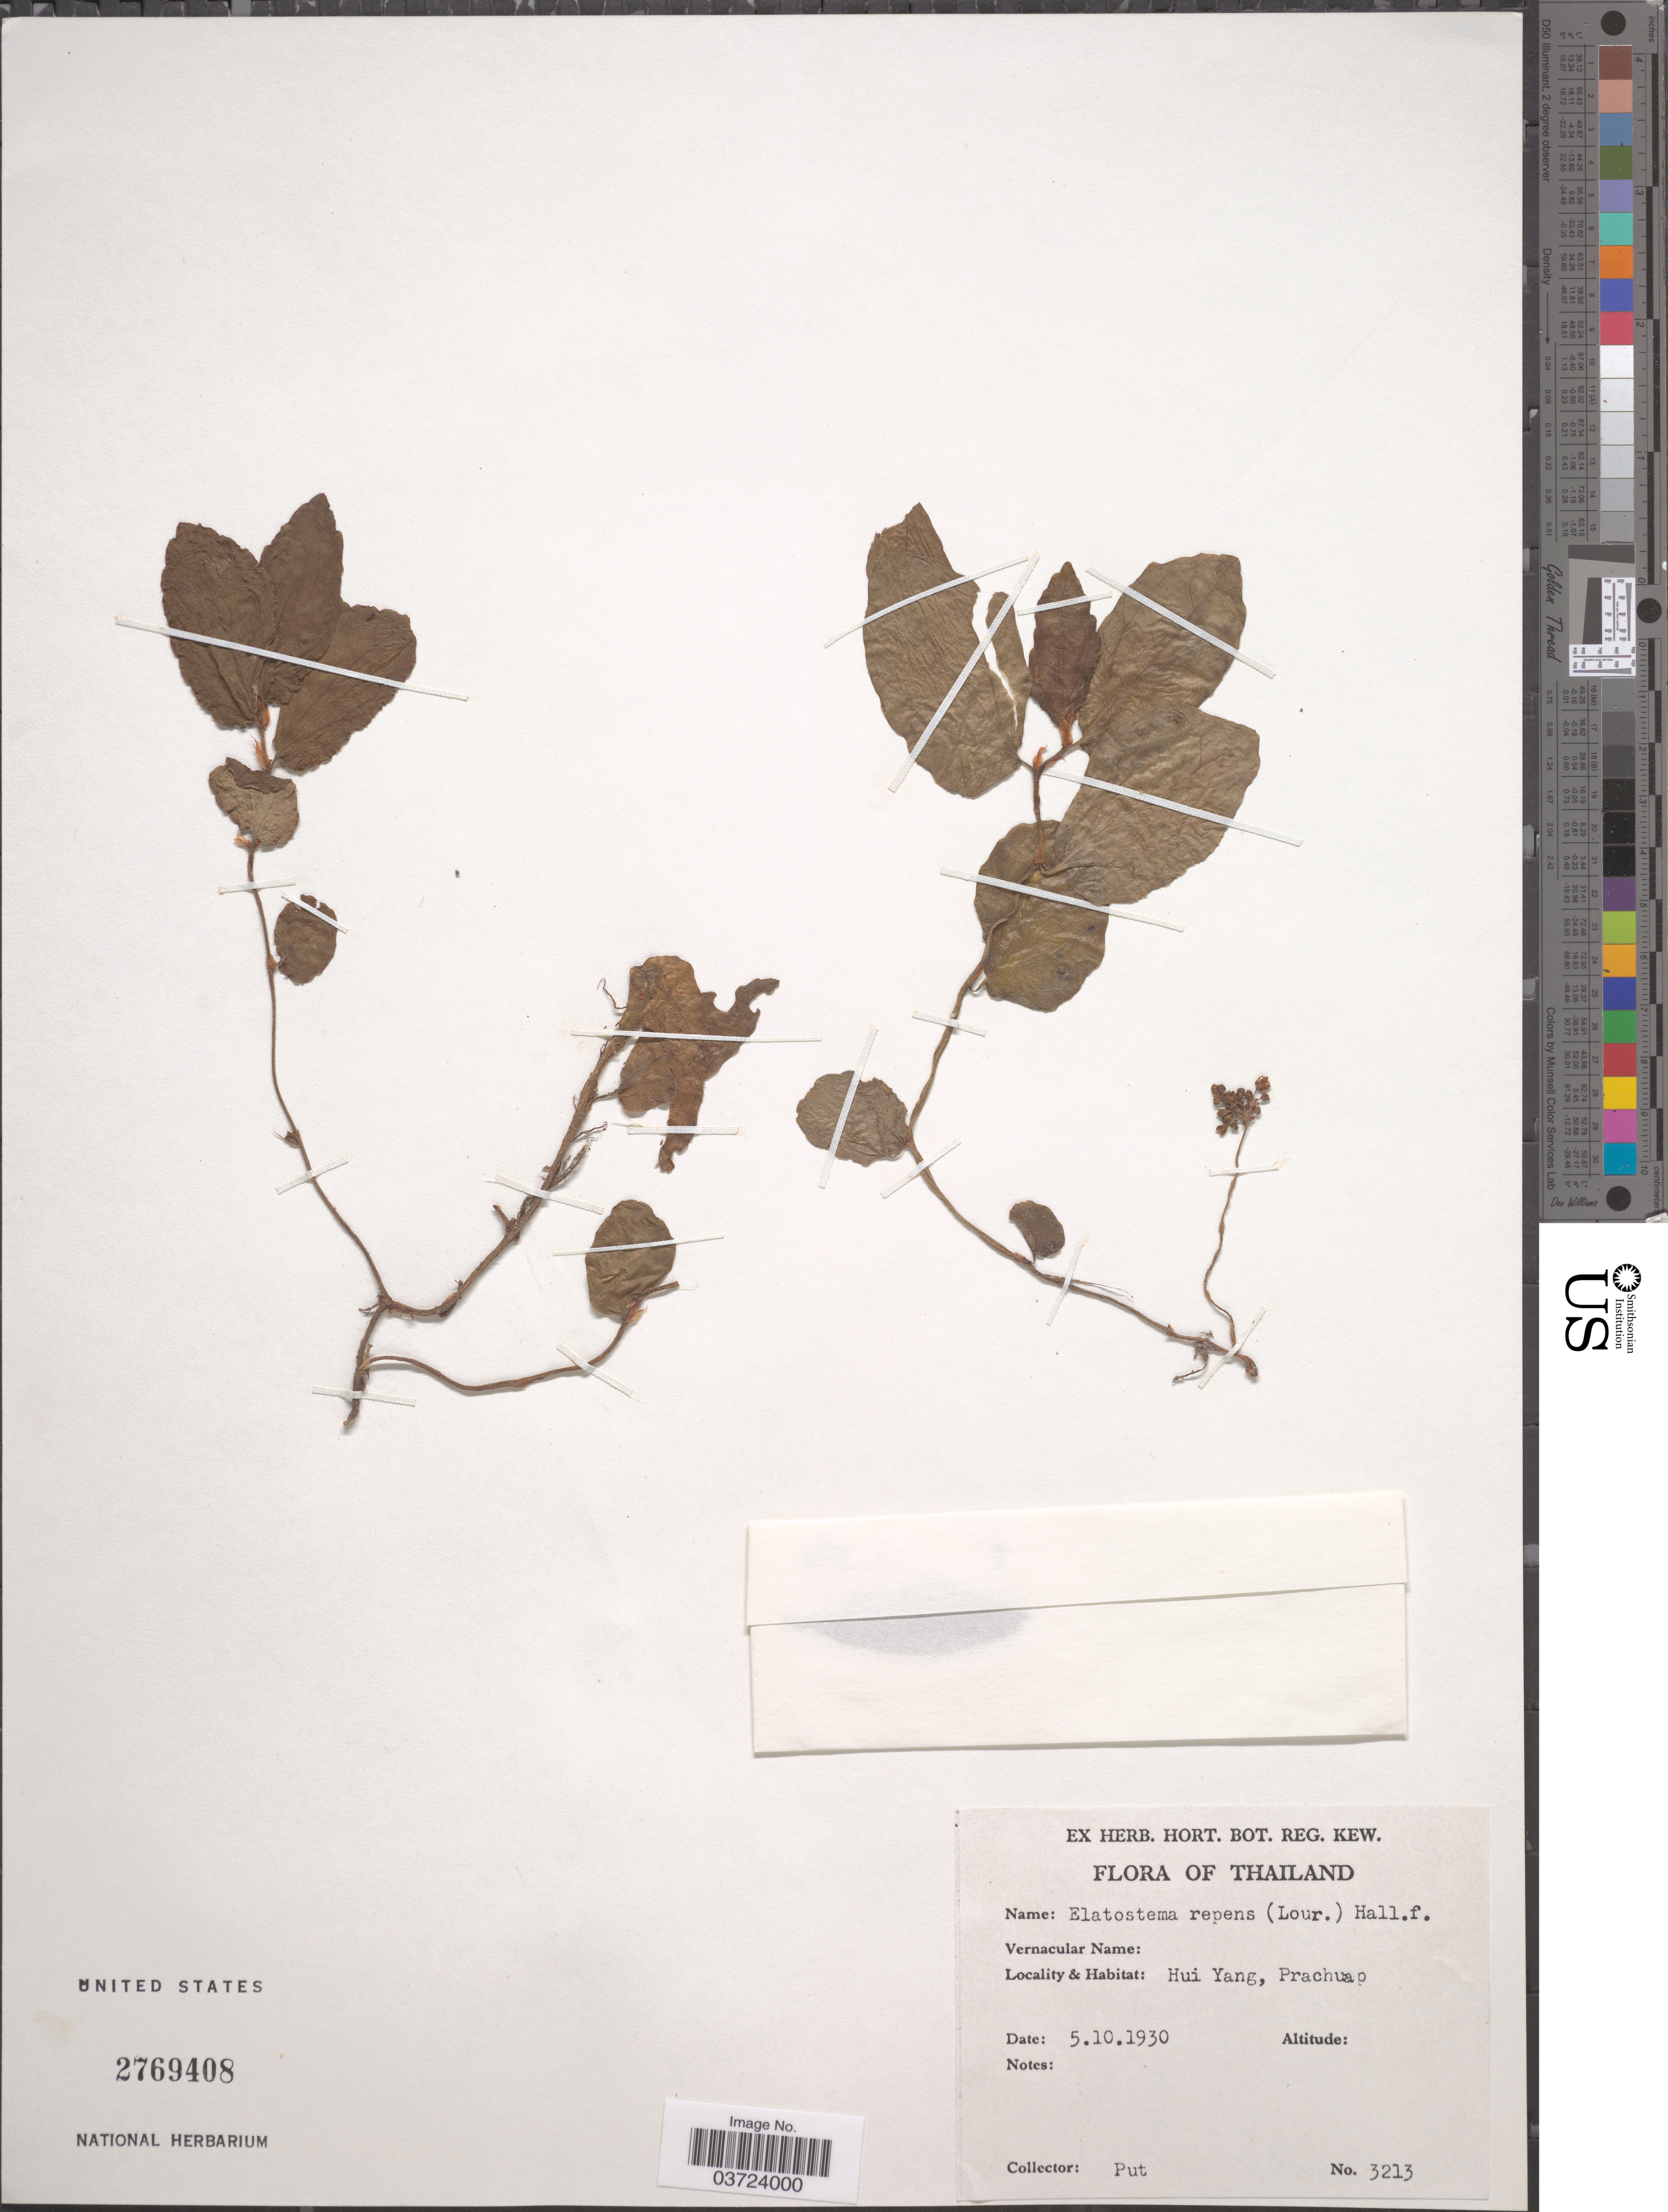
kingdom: Plantae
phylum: Tracheophyta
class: Magnoliopsida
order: Rosales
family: Urticaceae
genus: Elatostema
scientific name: Elatostema repens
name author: (Lour.) Hallier f.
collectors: -. Put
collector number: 3213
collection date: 1930-10-05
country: Thailand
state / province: Prachuap Khiri Khan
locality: Hui Yang, Prachuap.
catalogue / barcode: US 2769408